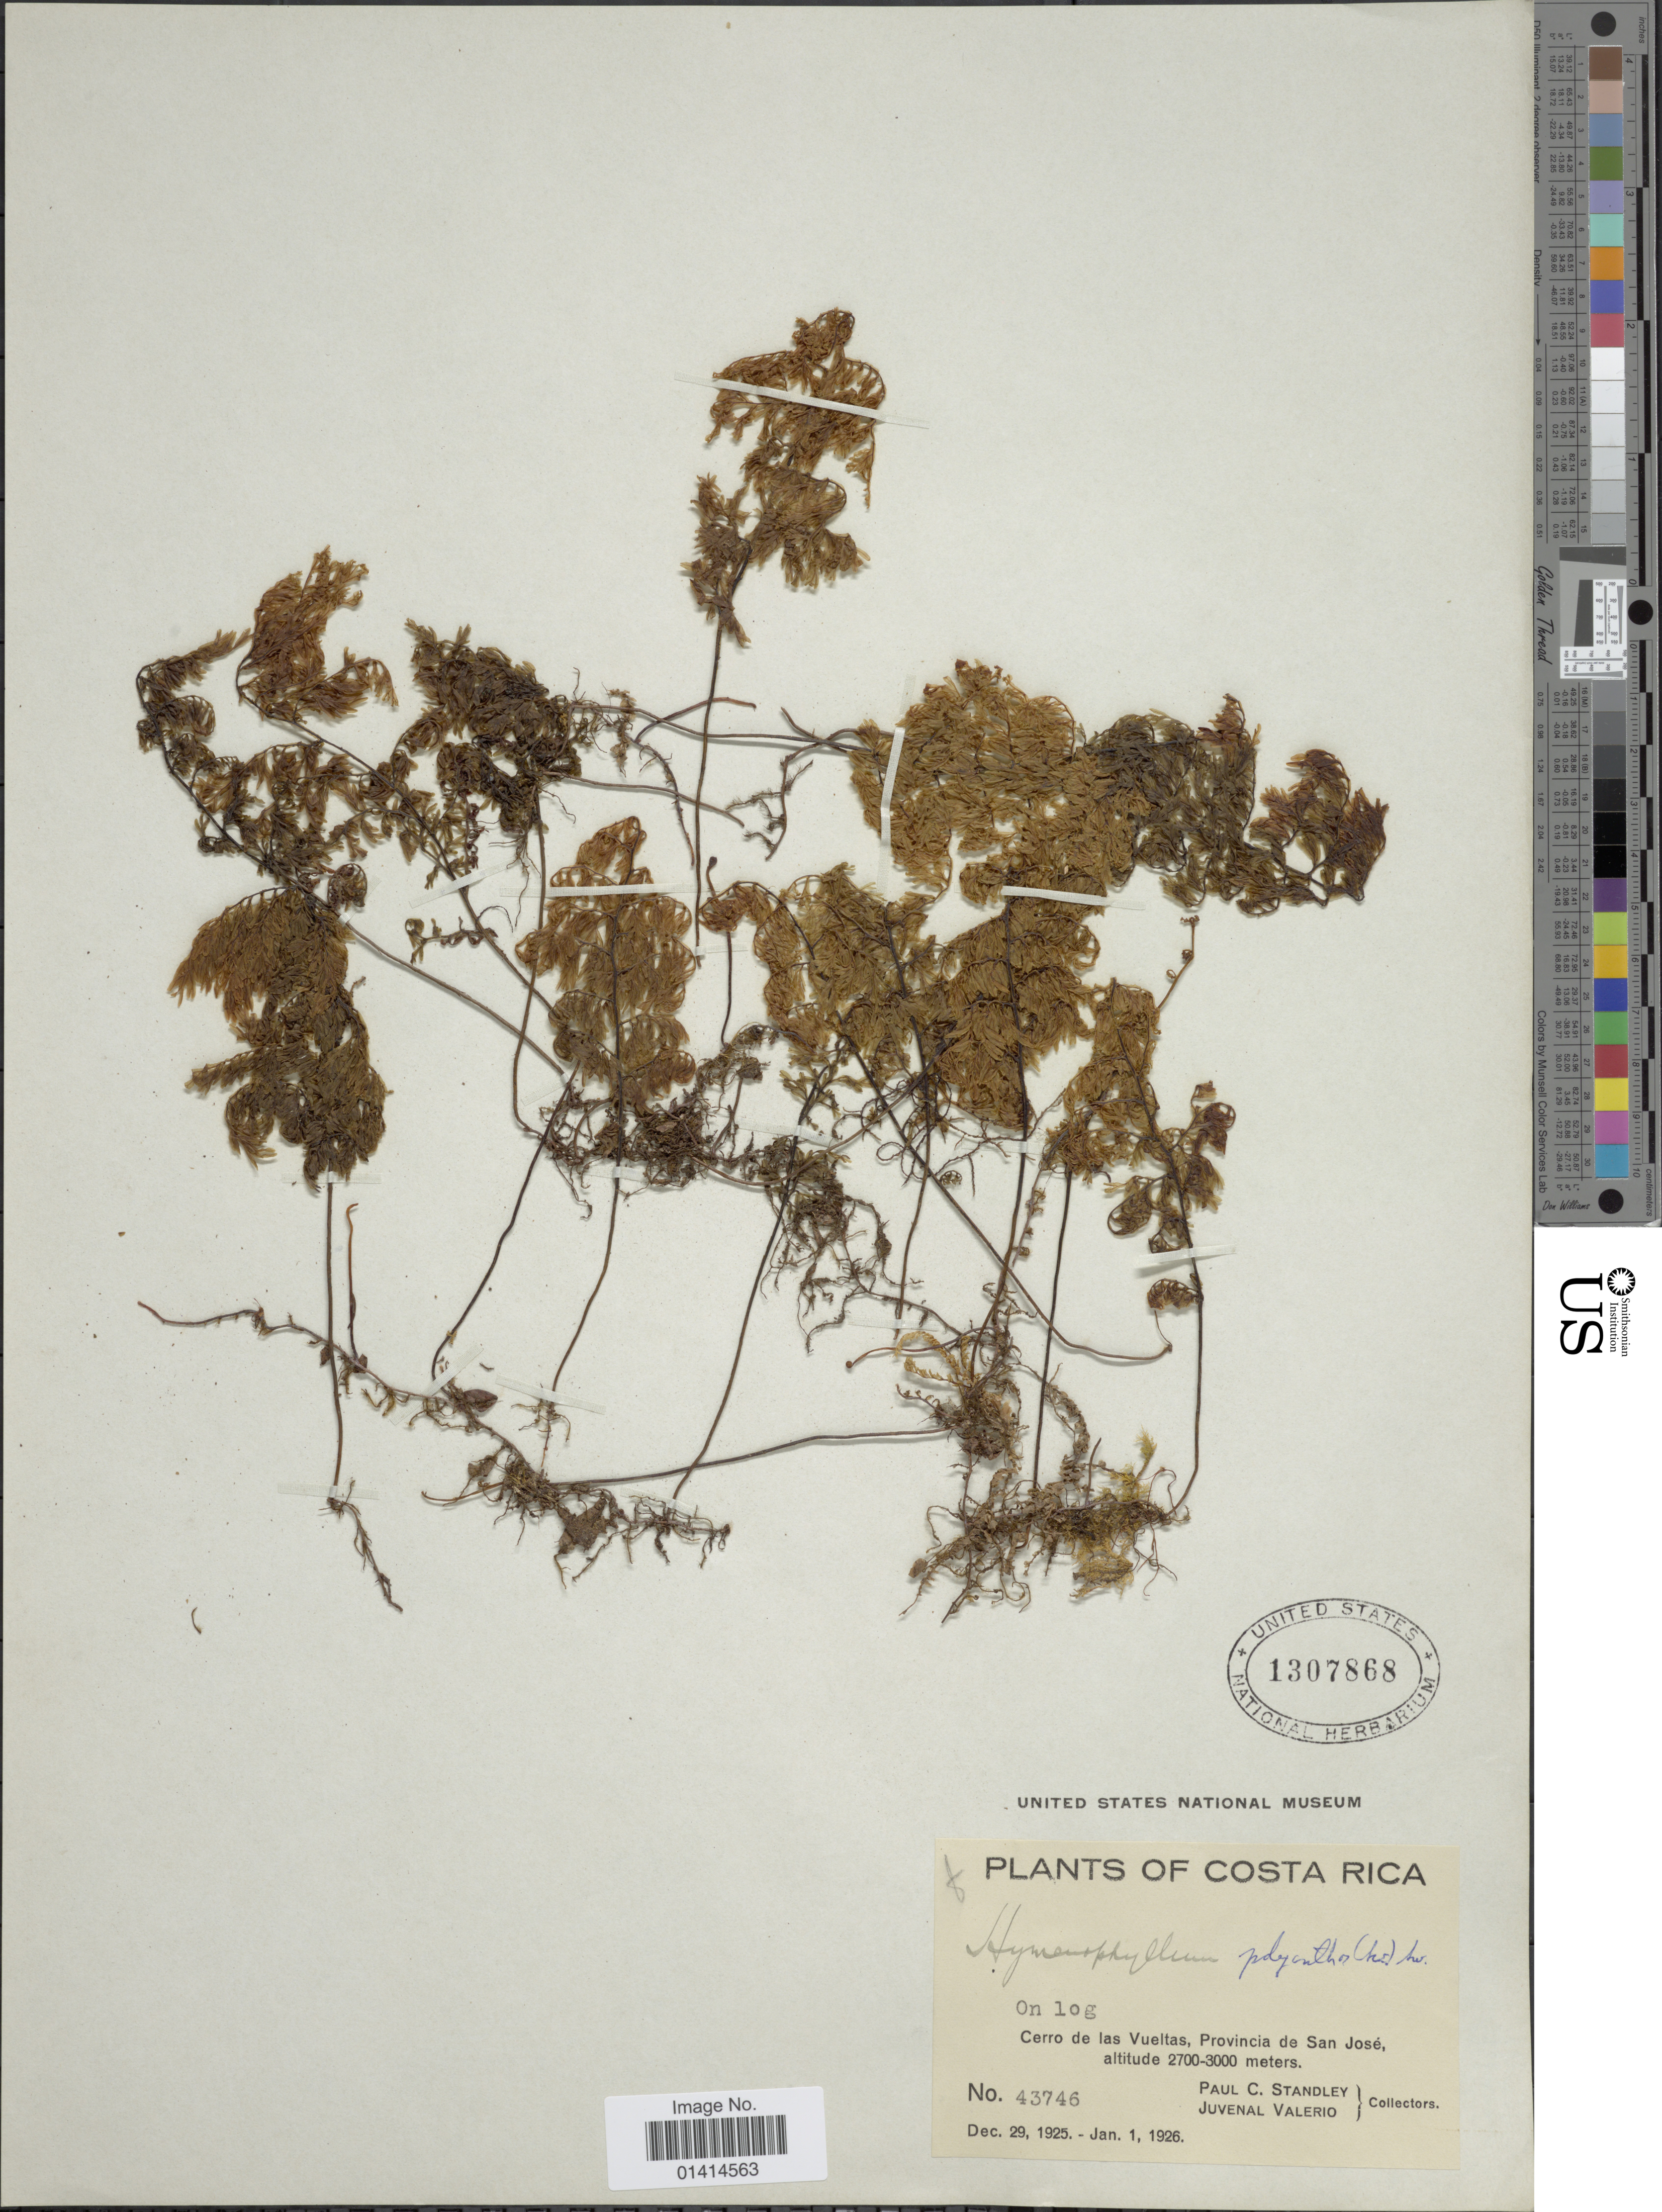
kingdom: Plantae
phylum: Tracheophyta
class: Polypodiopsida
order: Hymenophyllales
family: Hymenophyllaceae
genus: Hymenophyllum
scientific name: Hymenophyllum polyanthos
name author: (Sw.) Sw.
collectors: P. C. Standley & J. Valerio R.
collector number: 43746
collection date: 1925-12-29/1926-01-01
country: Costa Rica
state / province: San José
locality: Cerro de las Vuelta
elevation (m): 2700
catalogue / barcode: US 1307868